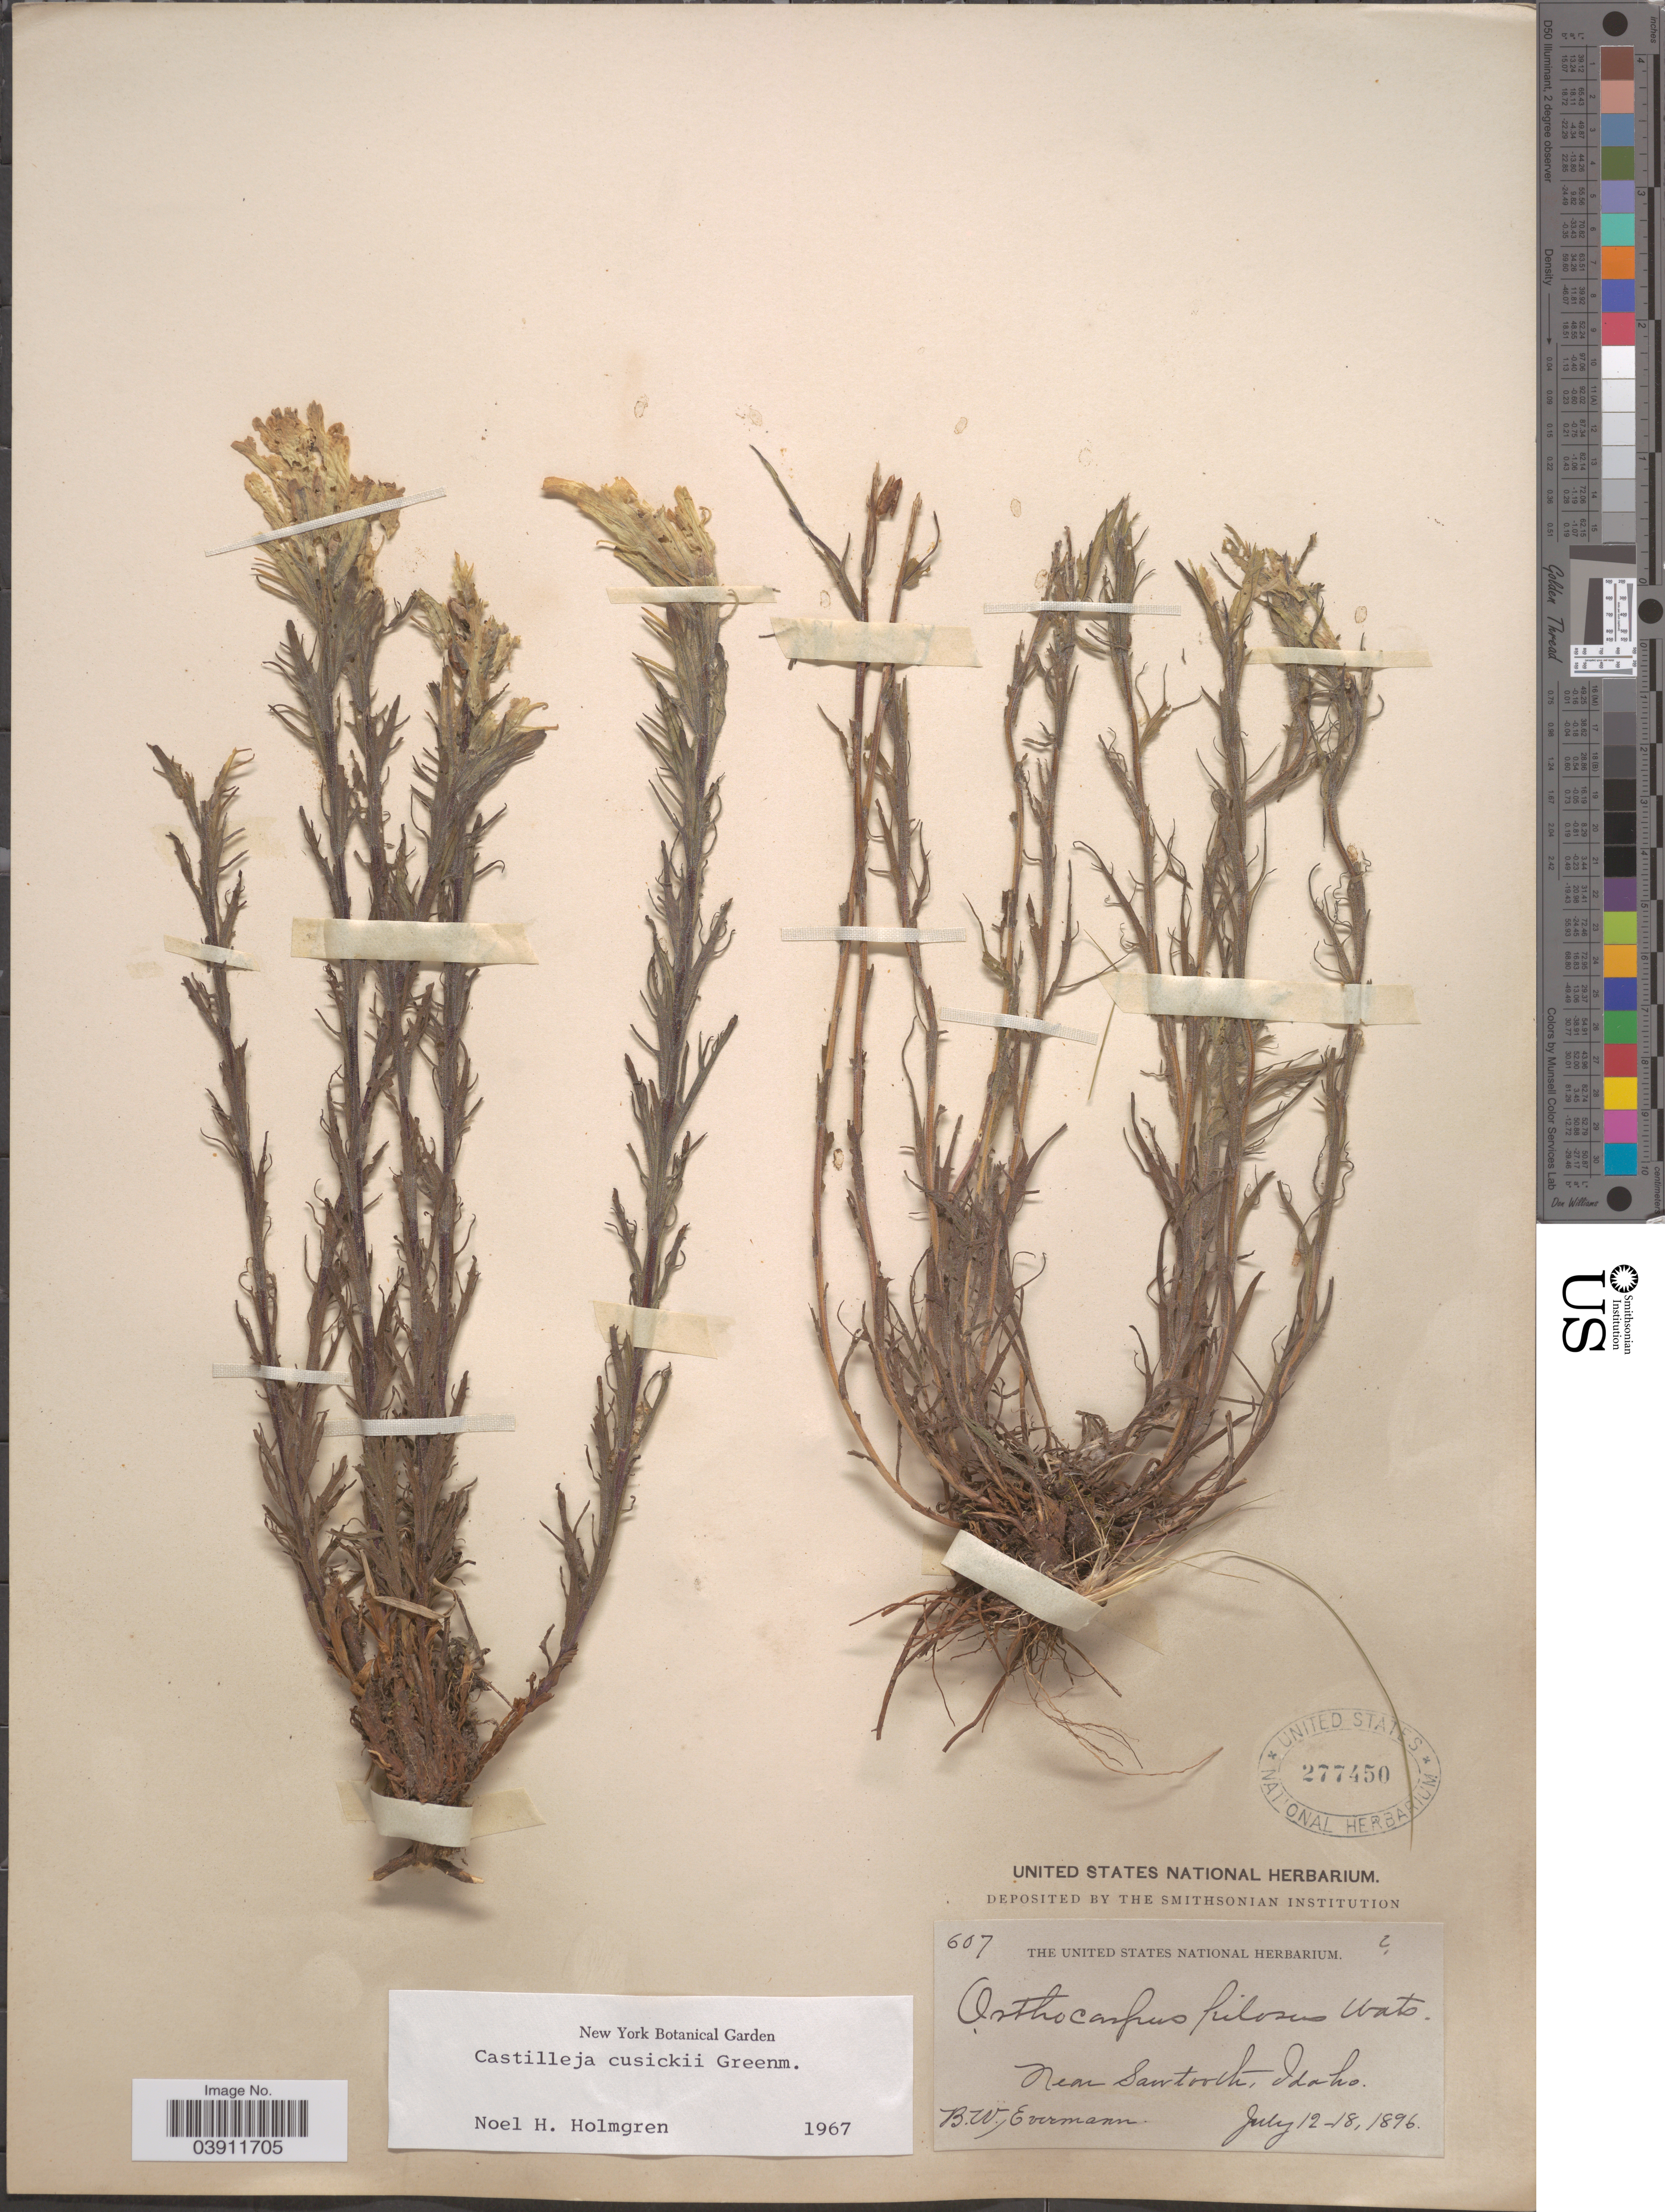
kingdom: Plantae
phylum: Tracheophyta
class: Magnoliopsida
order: Lamiales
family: Orobanchaceae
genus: Castilleja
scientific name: Castilleja cusickii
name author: Greenm.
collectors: B. W. Evermann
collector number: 607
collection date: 1896-07-12/1896-07-18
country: United States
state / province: Idaho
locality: Near Sawtooth.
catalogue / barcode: US 277450